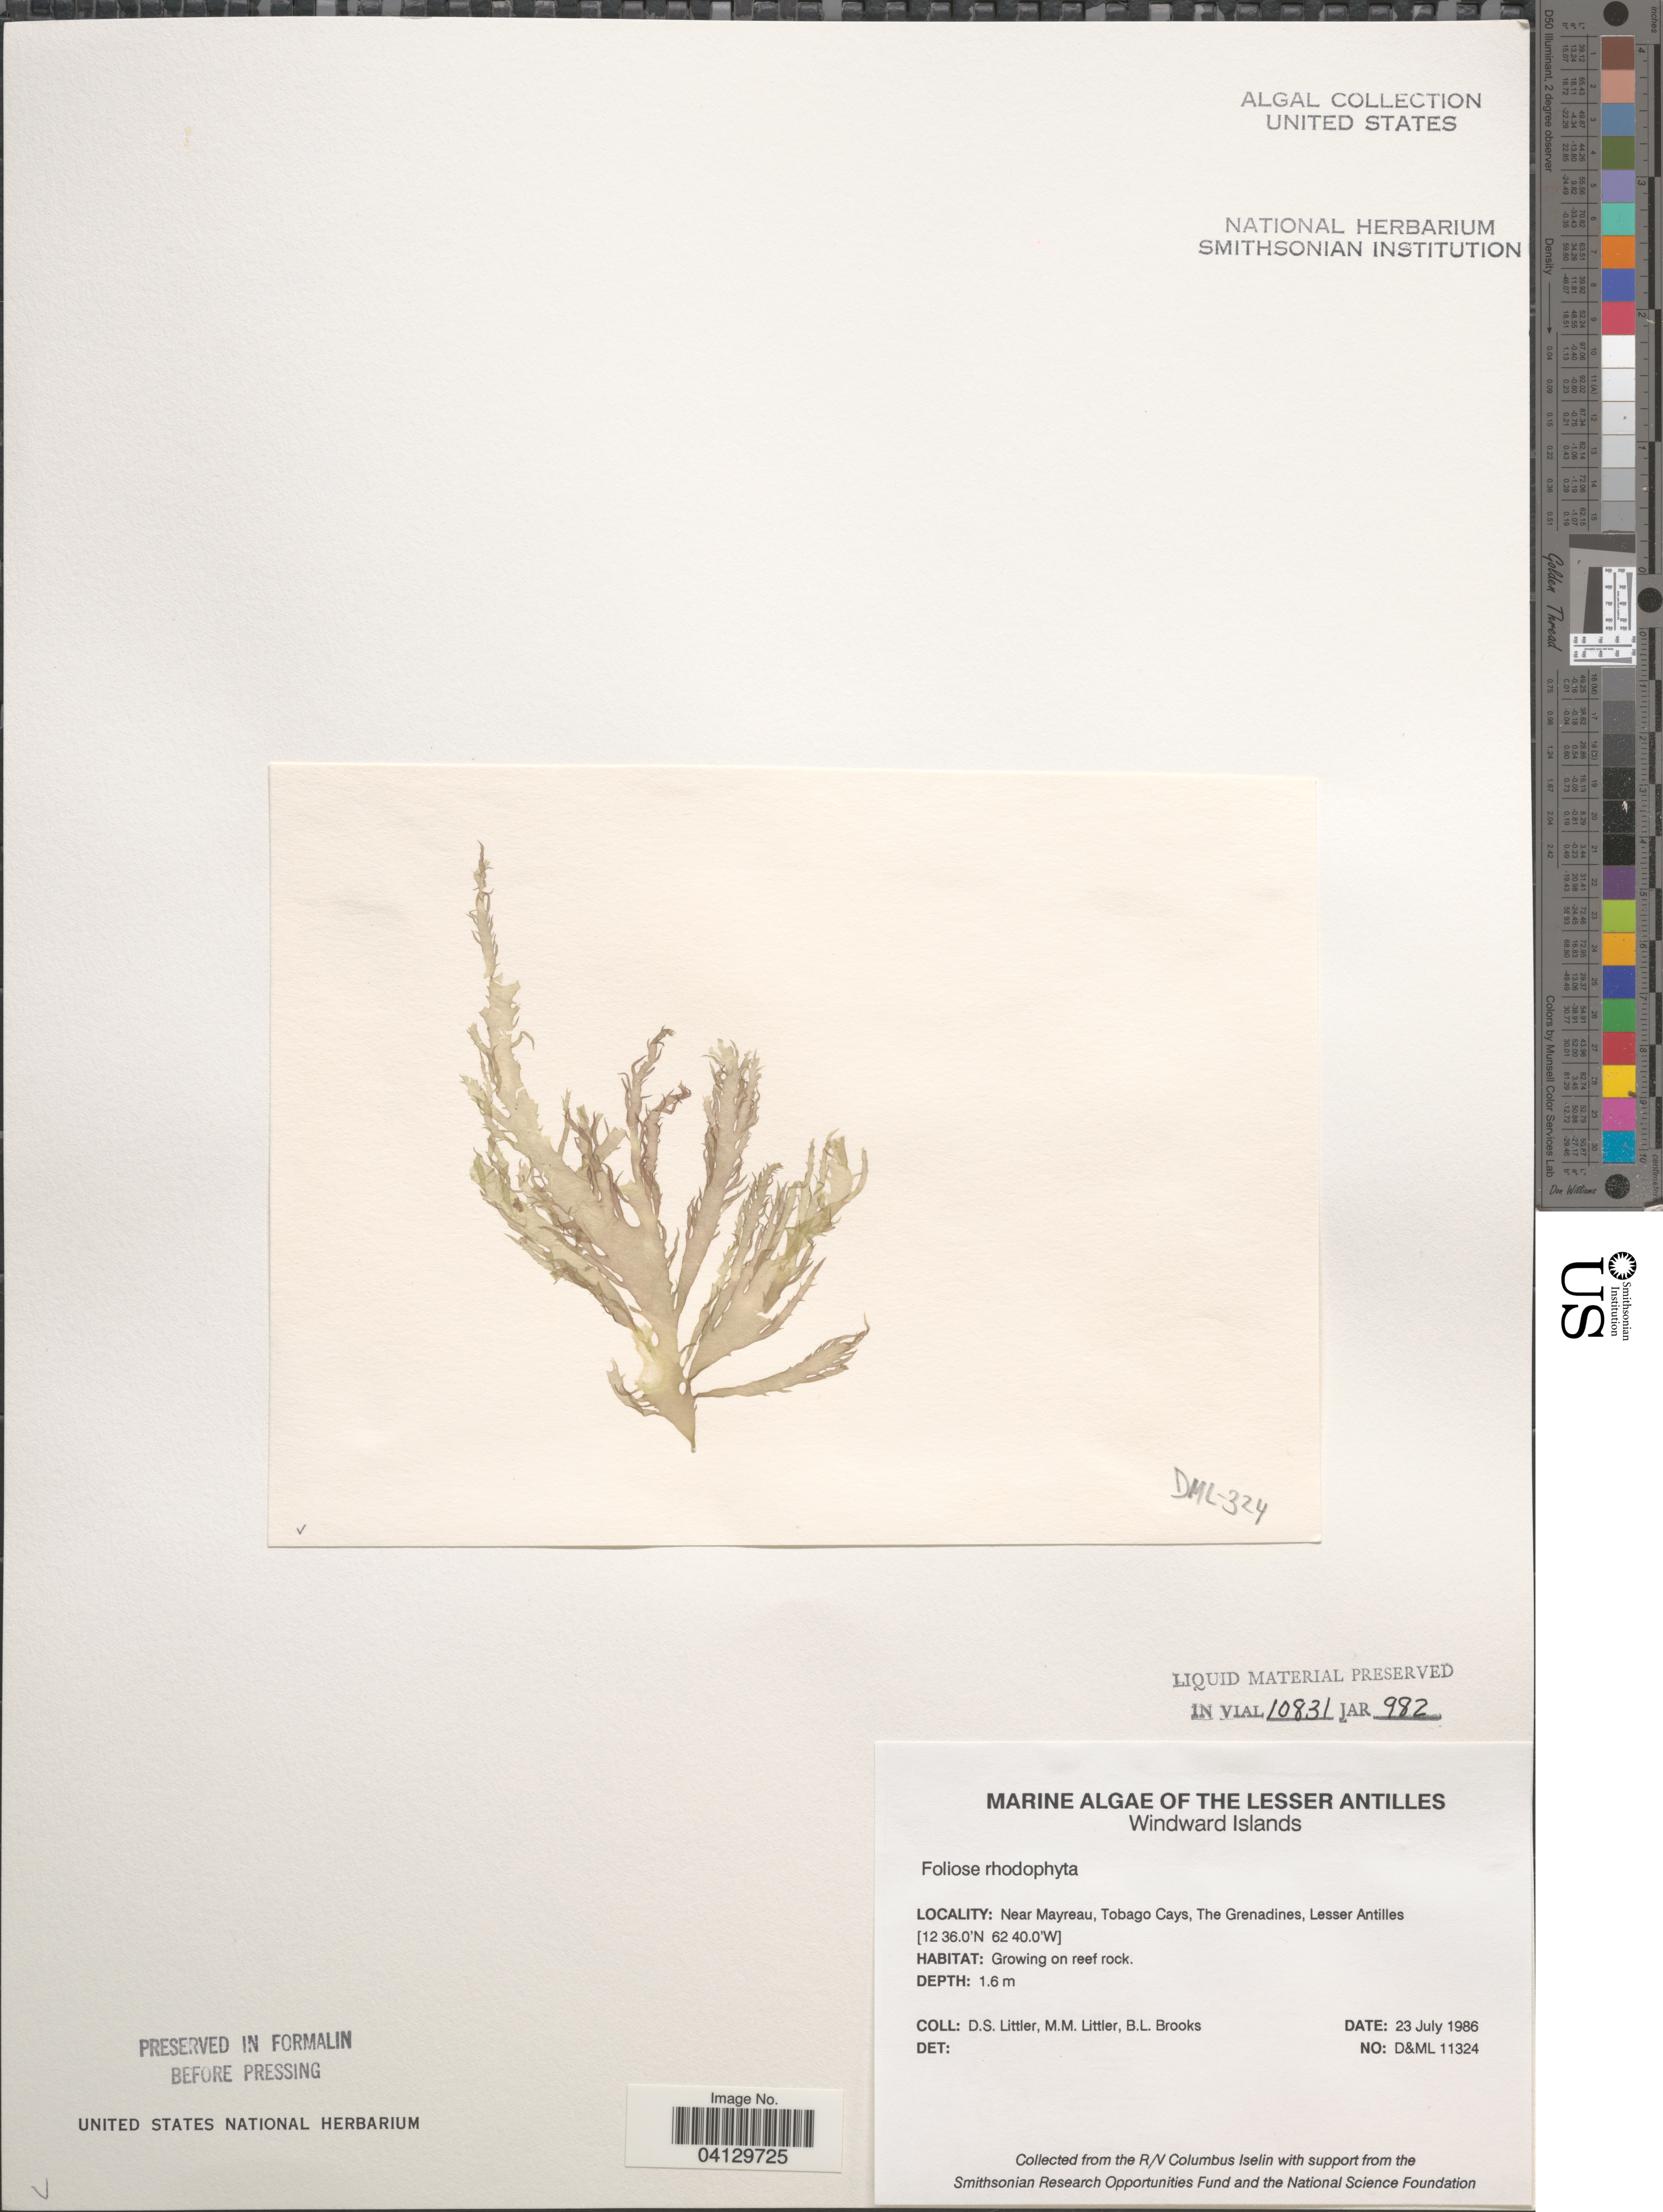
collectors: D. S. Littler & B. Brooks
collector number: D&ML11324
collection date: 1986-07-23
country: St. Vincent - Grenadines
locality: The Lesser Antilles. Windward Islands. Near Mayreau, Tobago Cays, The Grenadines.